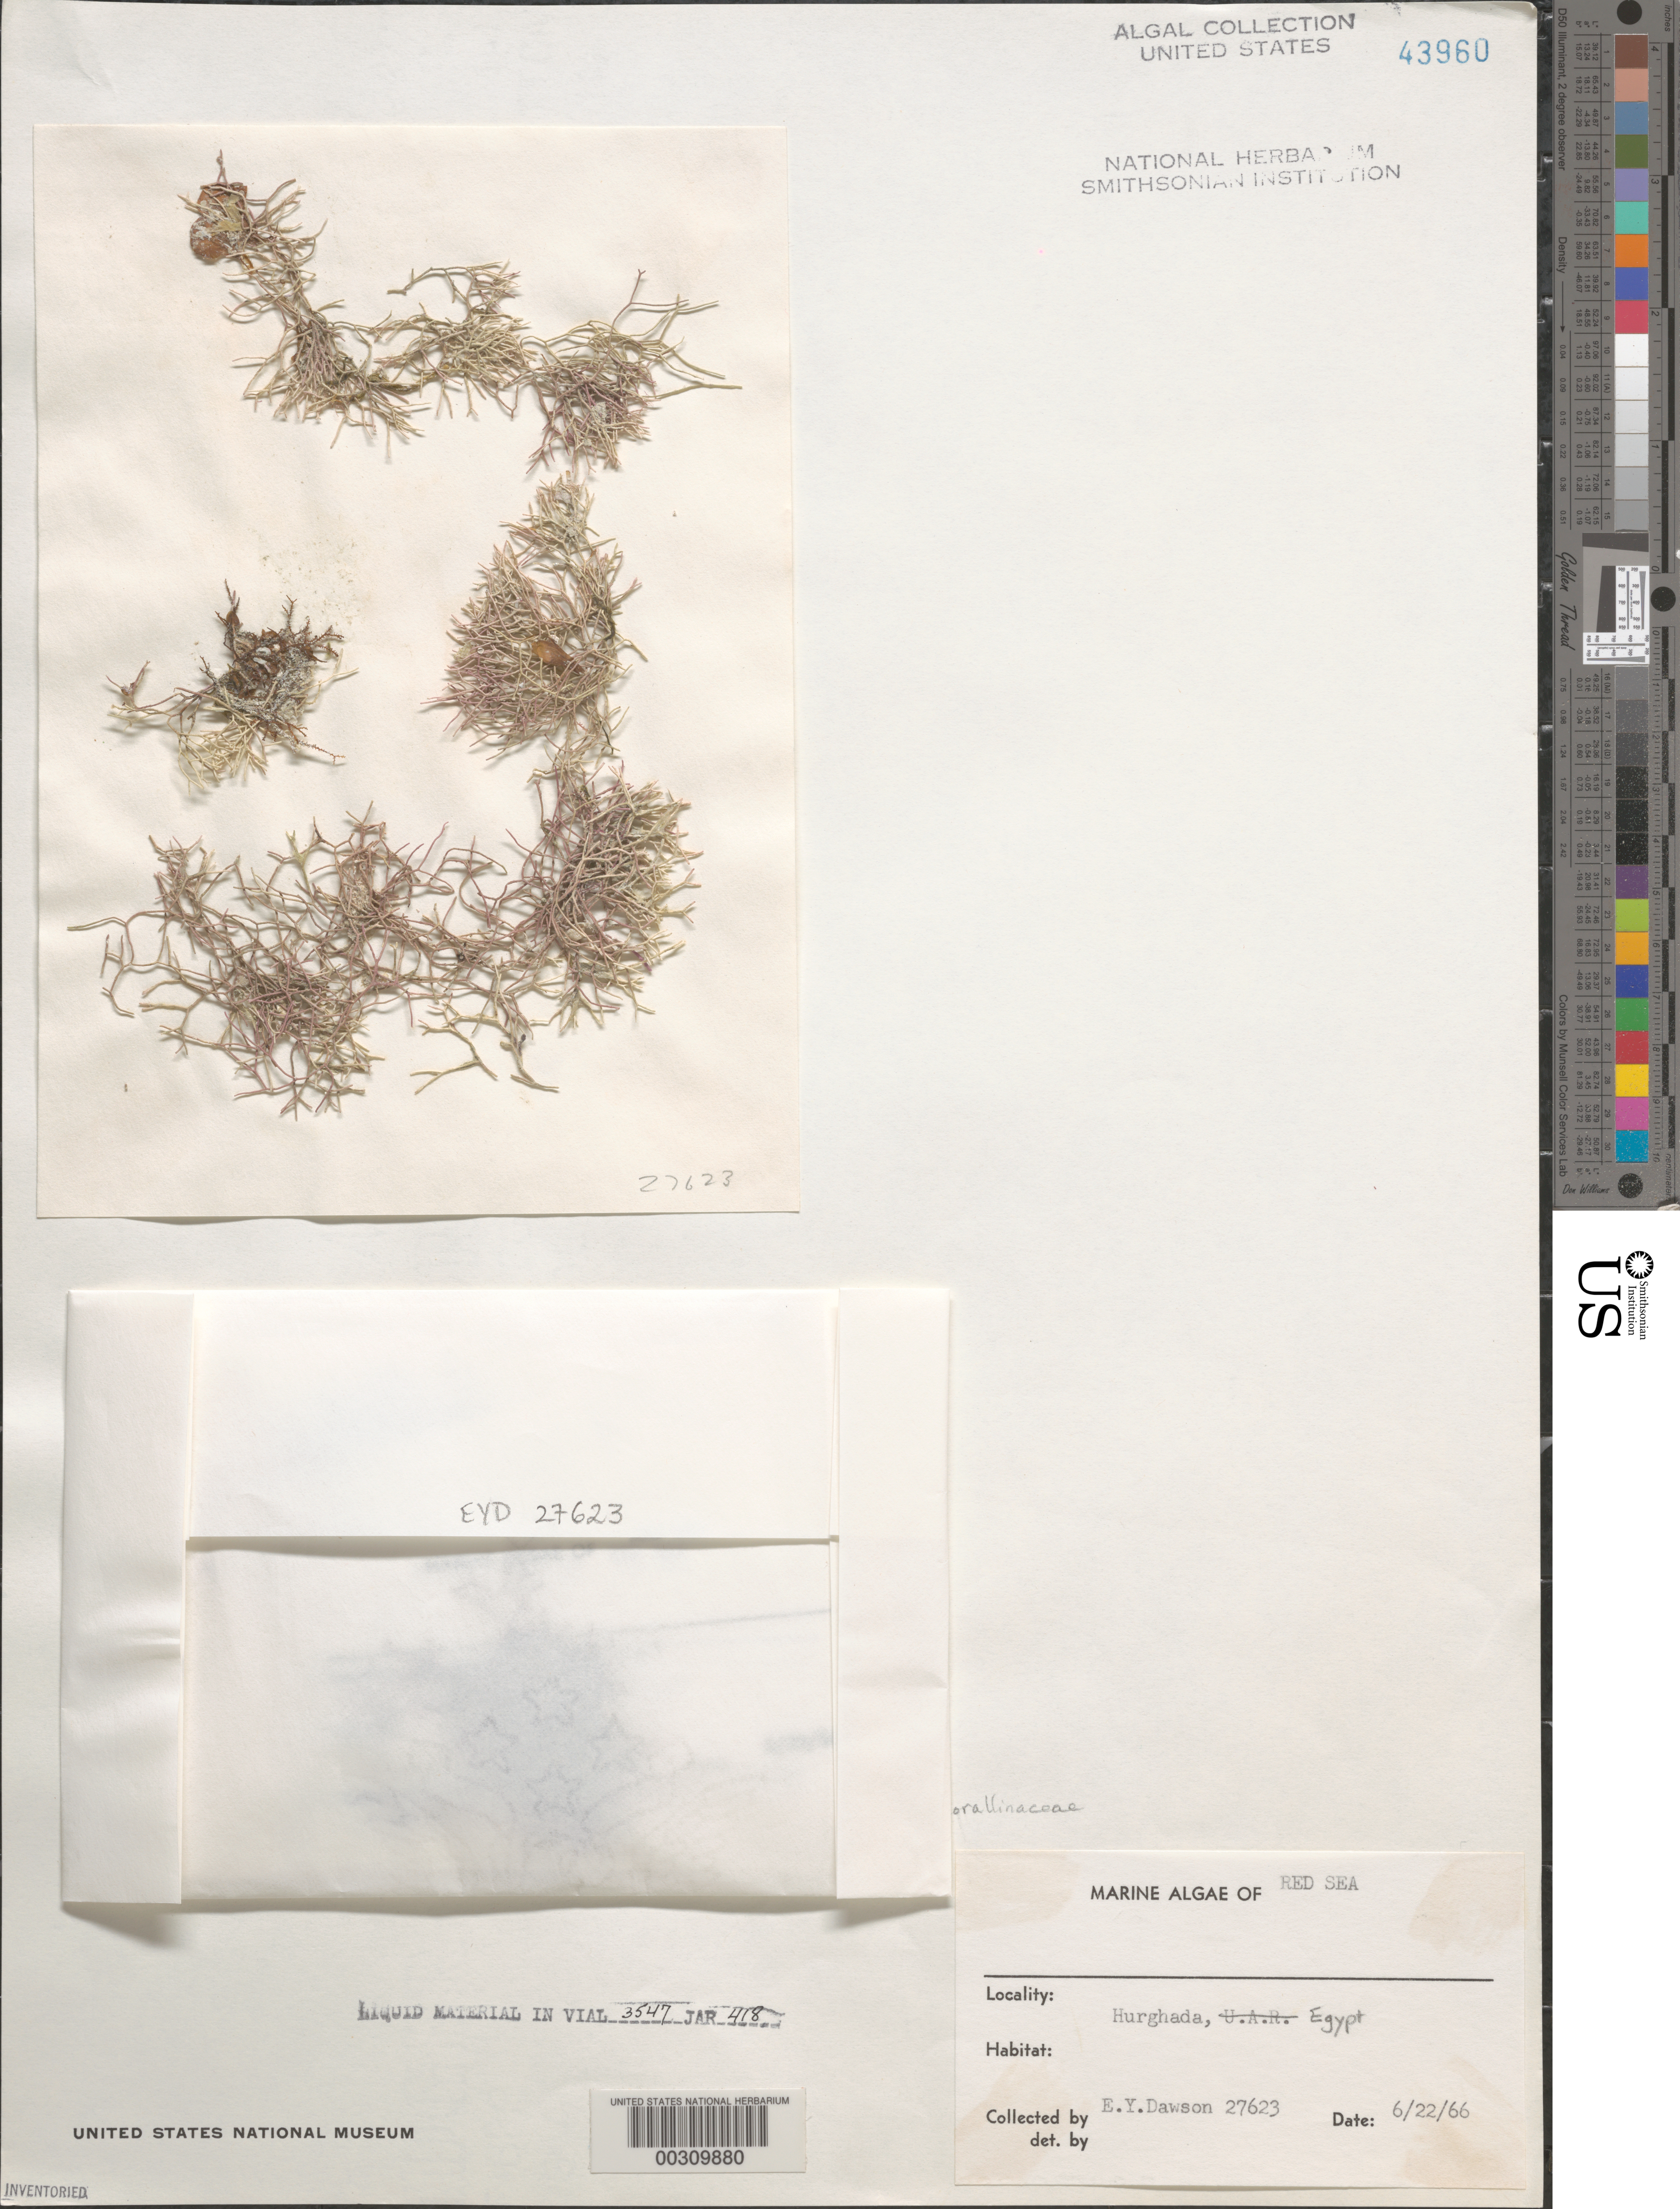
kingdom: Plantae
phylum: Rhodophyta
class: Florideophyceae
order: Corallinales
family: Corallinaceae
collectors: E. Y. Dawson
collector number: EYD 27623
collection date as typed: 22 Jun 1966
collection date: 1966-06-22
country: Egypt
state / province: Al Bahr al Ahmar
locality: Hurghada, Red Sea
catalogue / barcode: US 43960